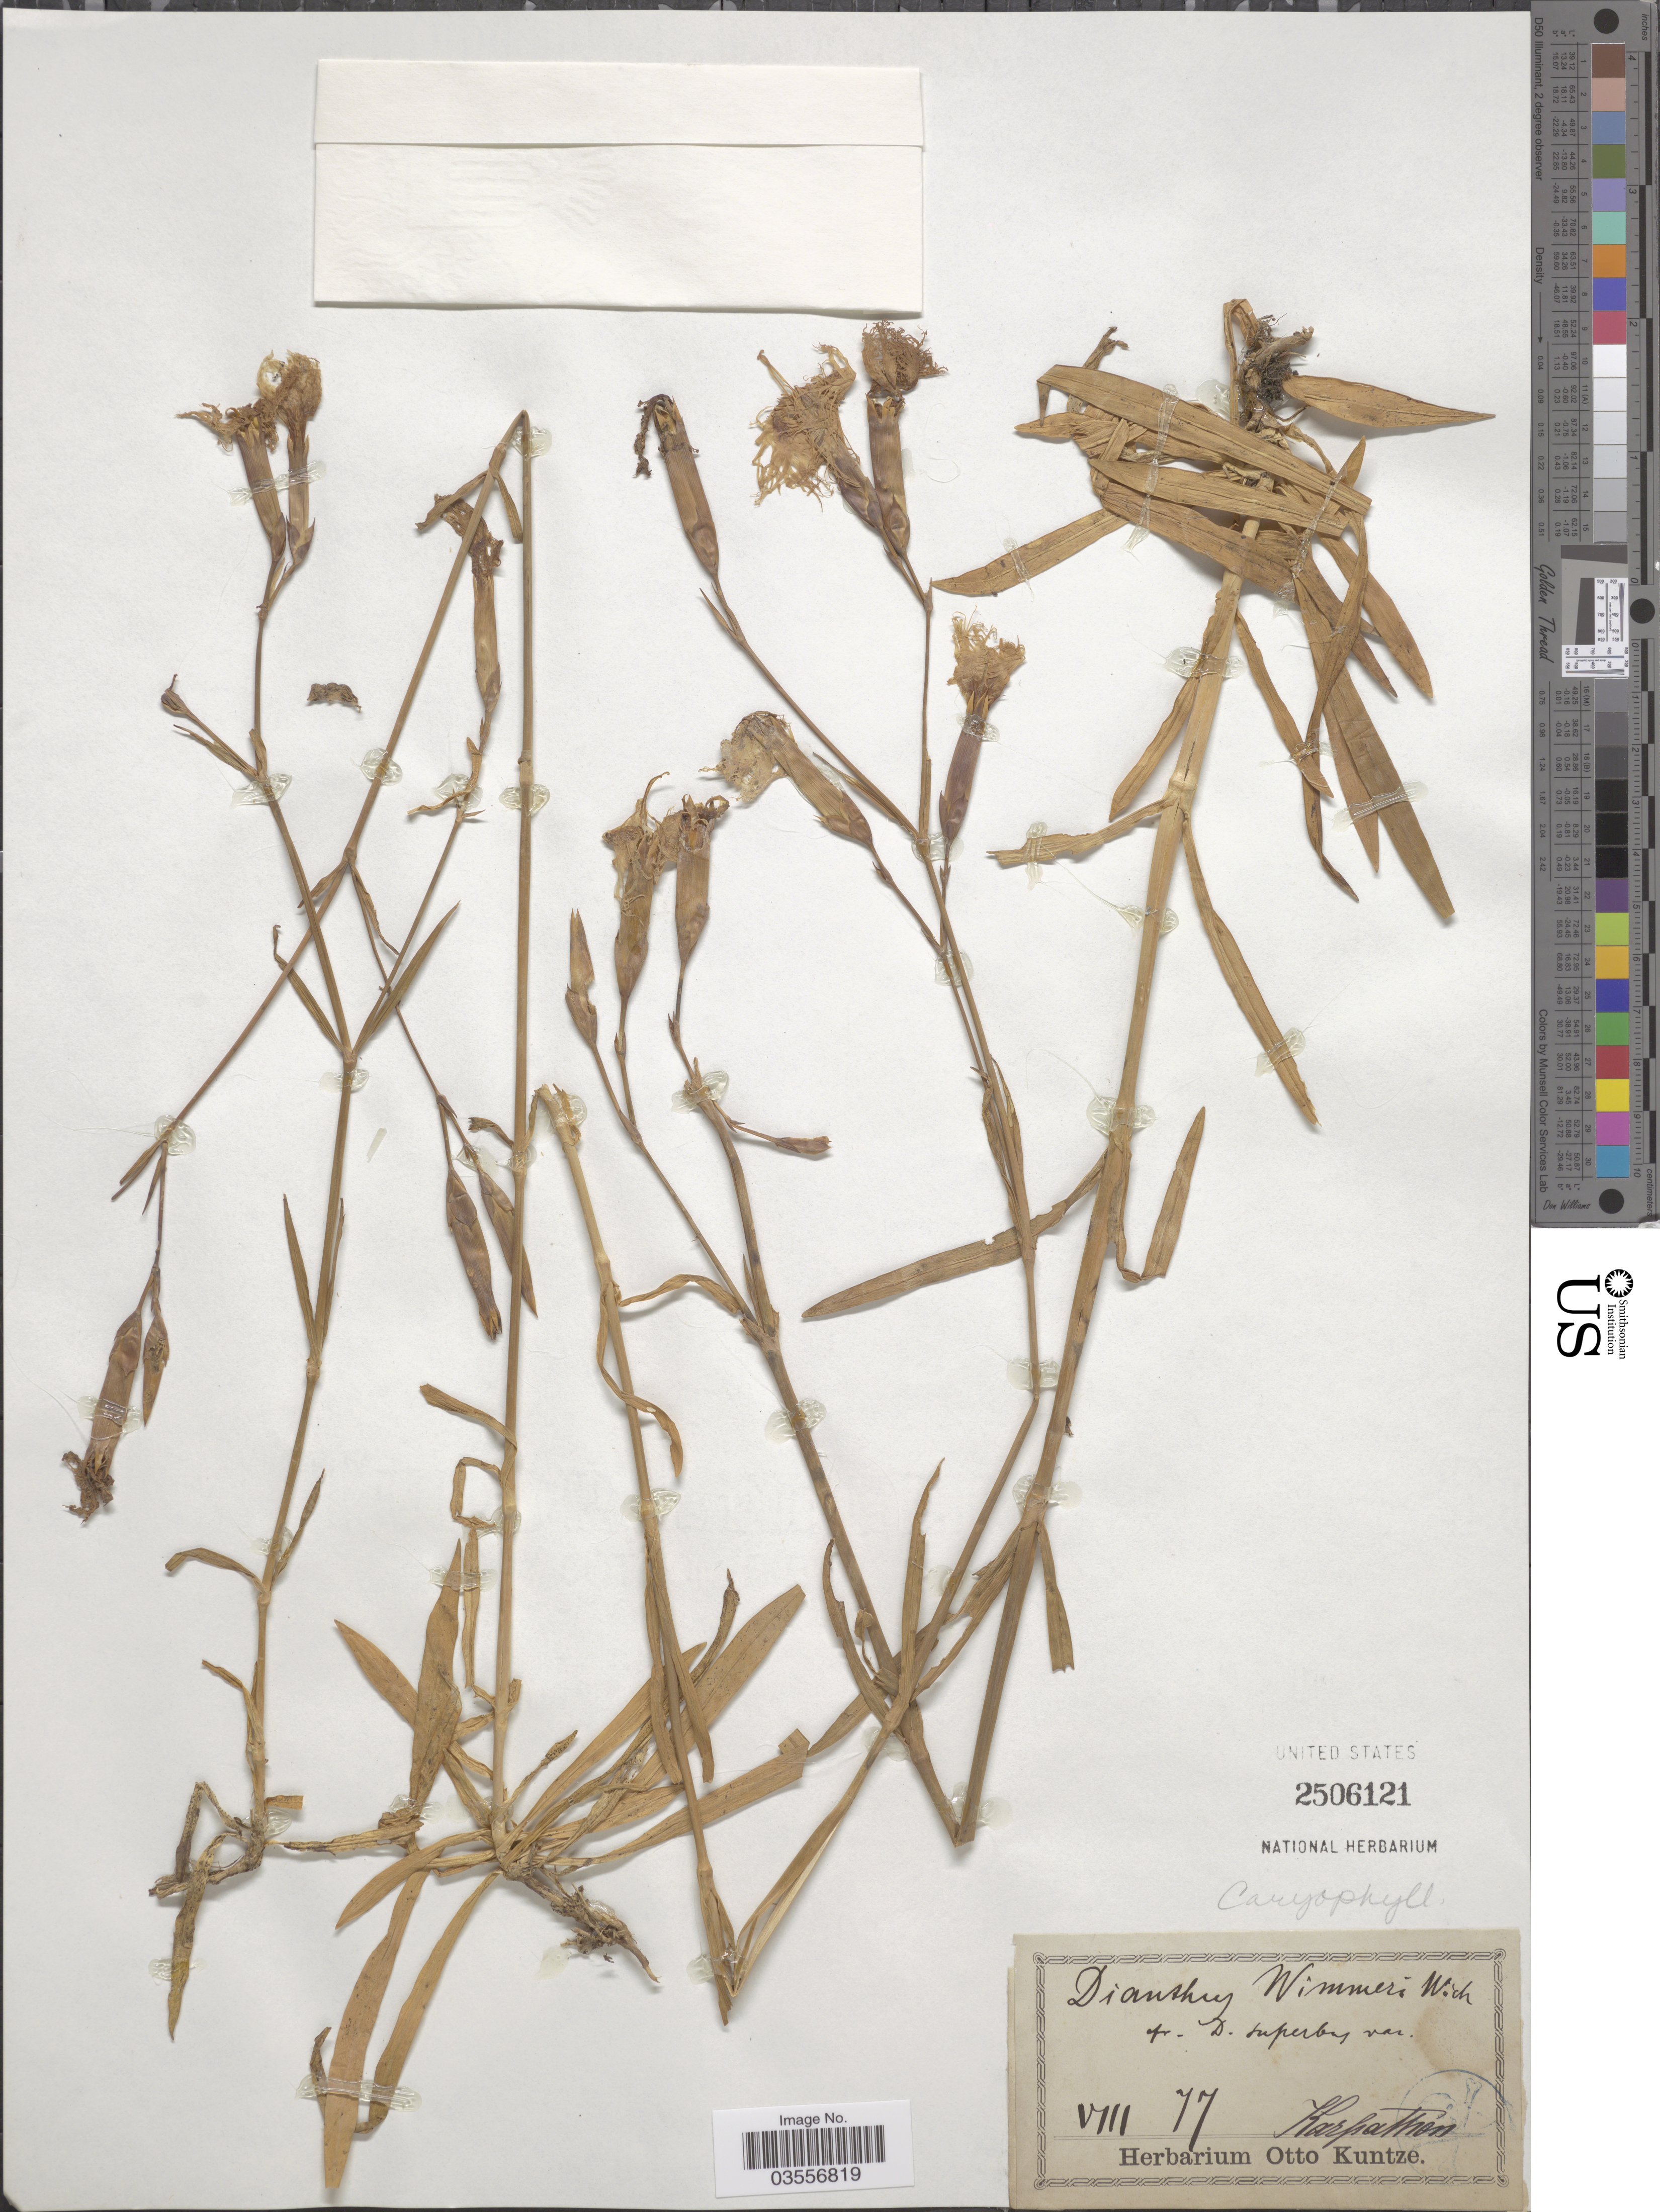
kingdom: Plantae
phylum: Tracheophyta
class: Magnoliopsida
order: Caryophyllales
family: Caryophyllaceae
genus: Dianthus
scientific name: Dianthus wimmeri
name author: Wich.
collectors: ex herb. Otto Kuntze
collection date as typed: Transcribed d/m/y: /8/77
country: Greece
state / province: South Aegean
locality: Karpathos.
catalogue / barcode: US 2506121